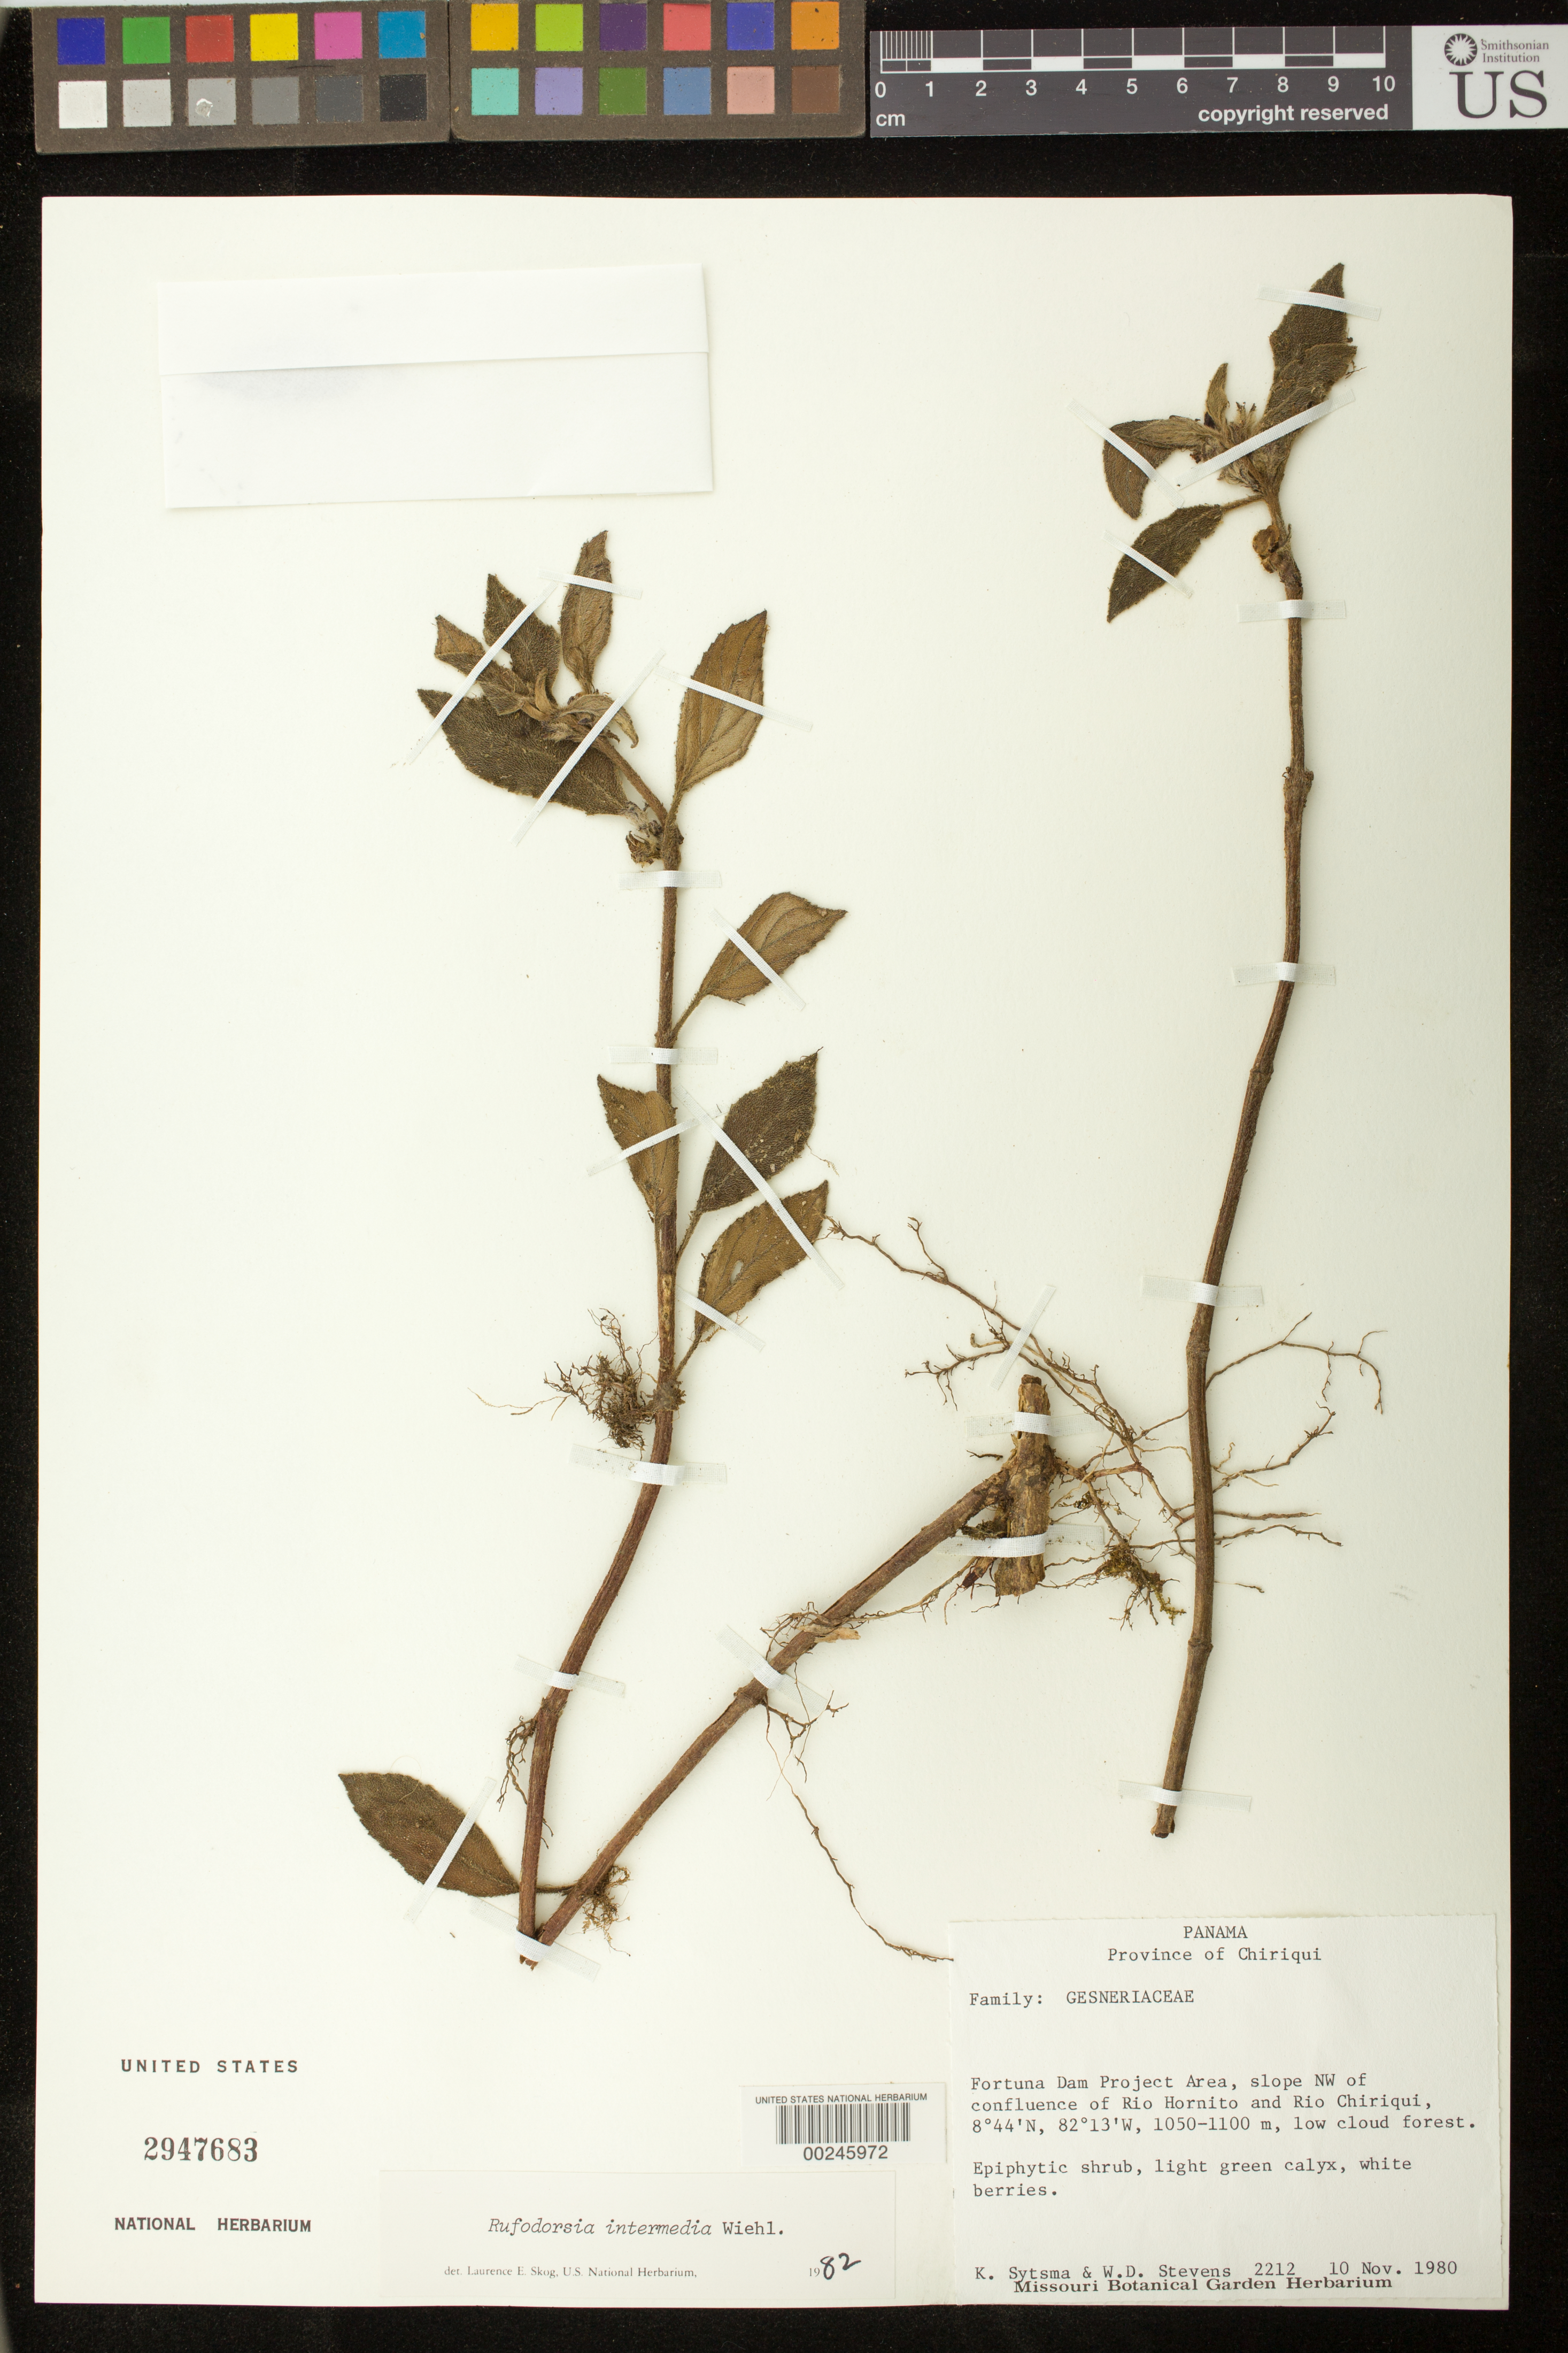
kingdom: Plantae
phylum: Tracheophyta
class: Magnoliopsida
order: Lamiales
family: Gesneriaceae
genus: Rufodorsia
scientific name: Rufodorsia intermedia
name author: Wiehler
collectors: K. J. Sytsma & W. D. Stevens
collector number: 2212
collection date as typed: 10 Nov 1980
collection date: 1980-11-10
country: Panama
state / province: Chiriquí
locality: Fortuna Dam project area, slope NW of confluence of Rio Hornito and Rio Chiriqui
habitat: Low cloud forest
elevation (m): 1050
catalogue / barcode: US 2947683